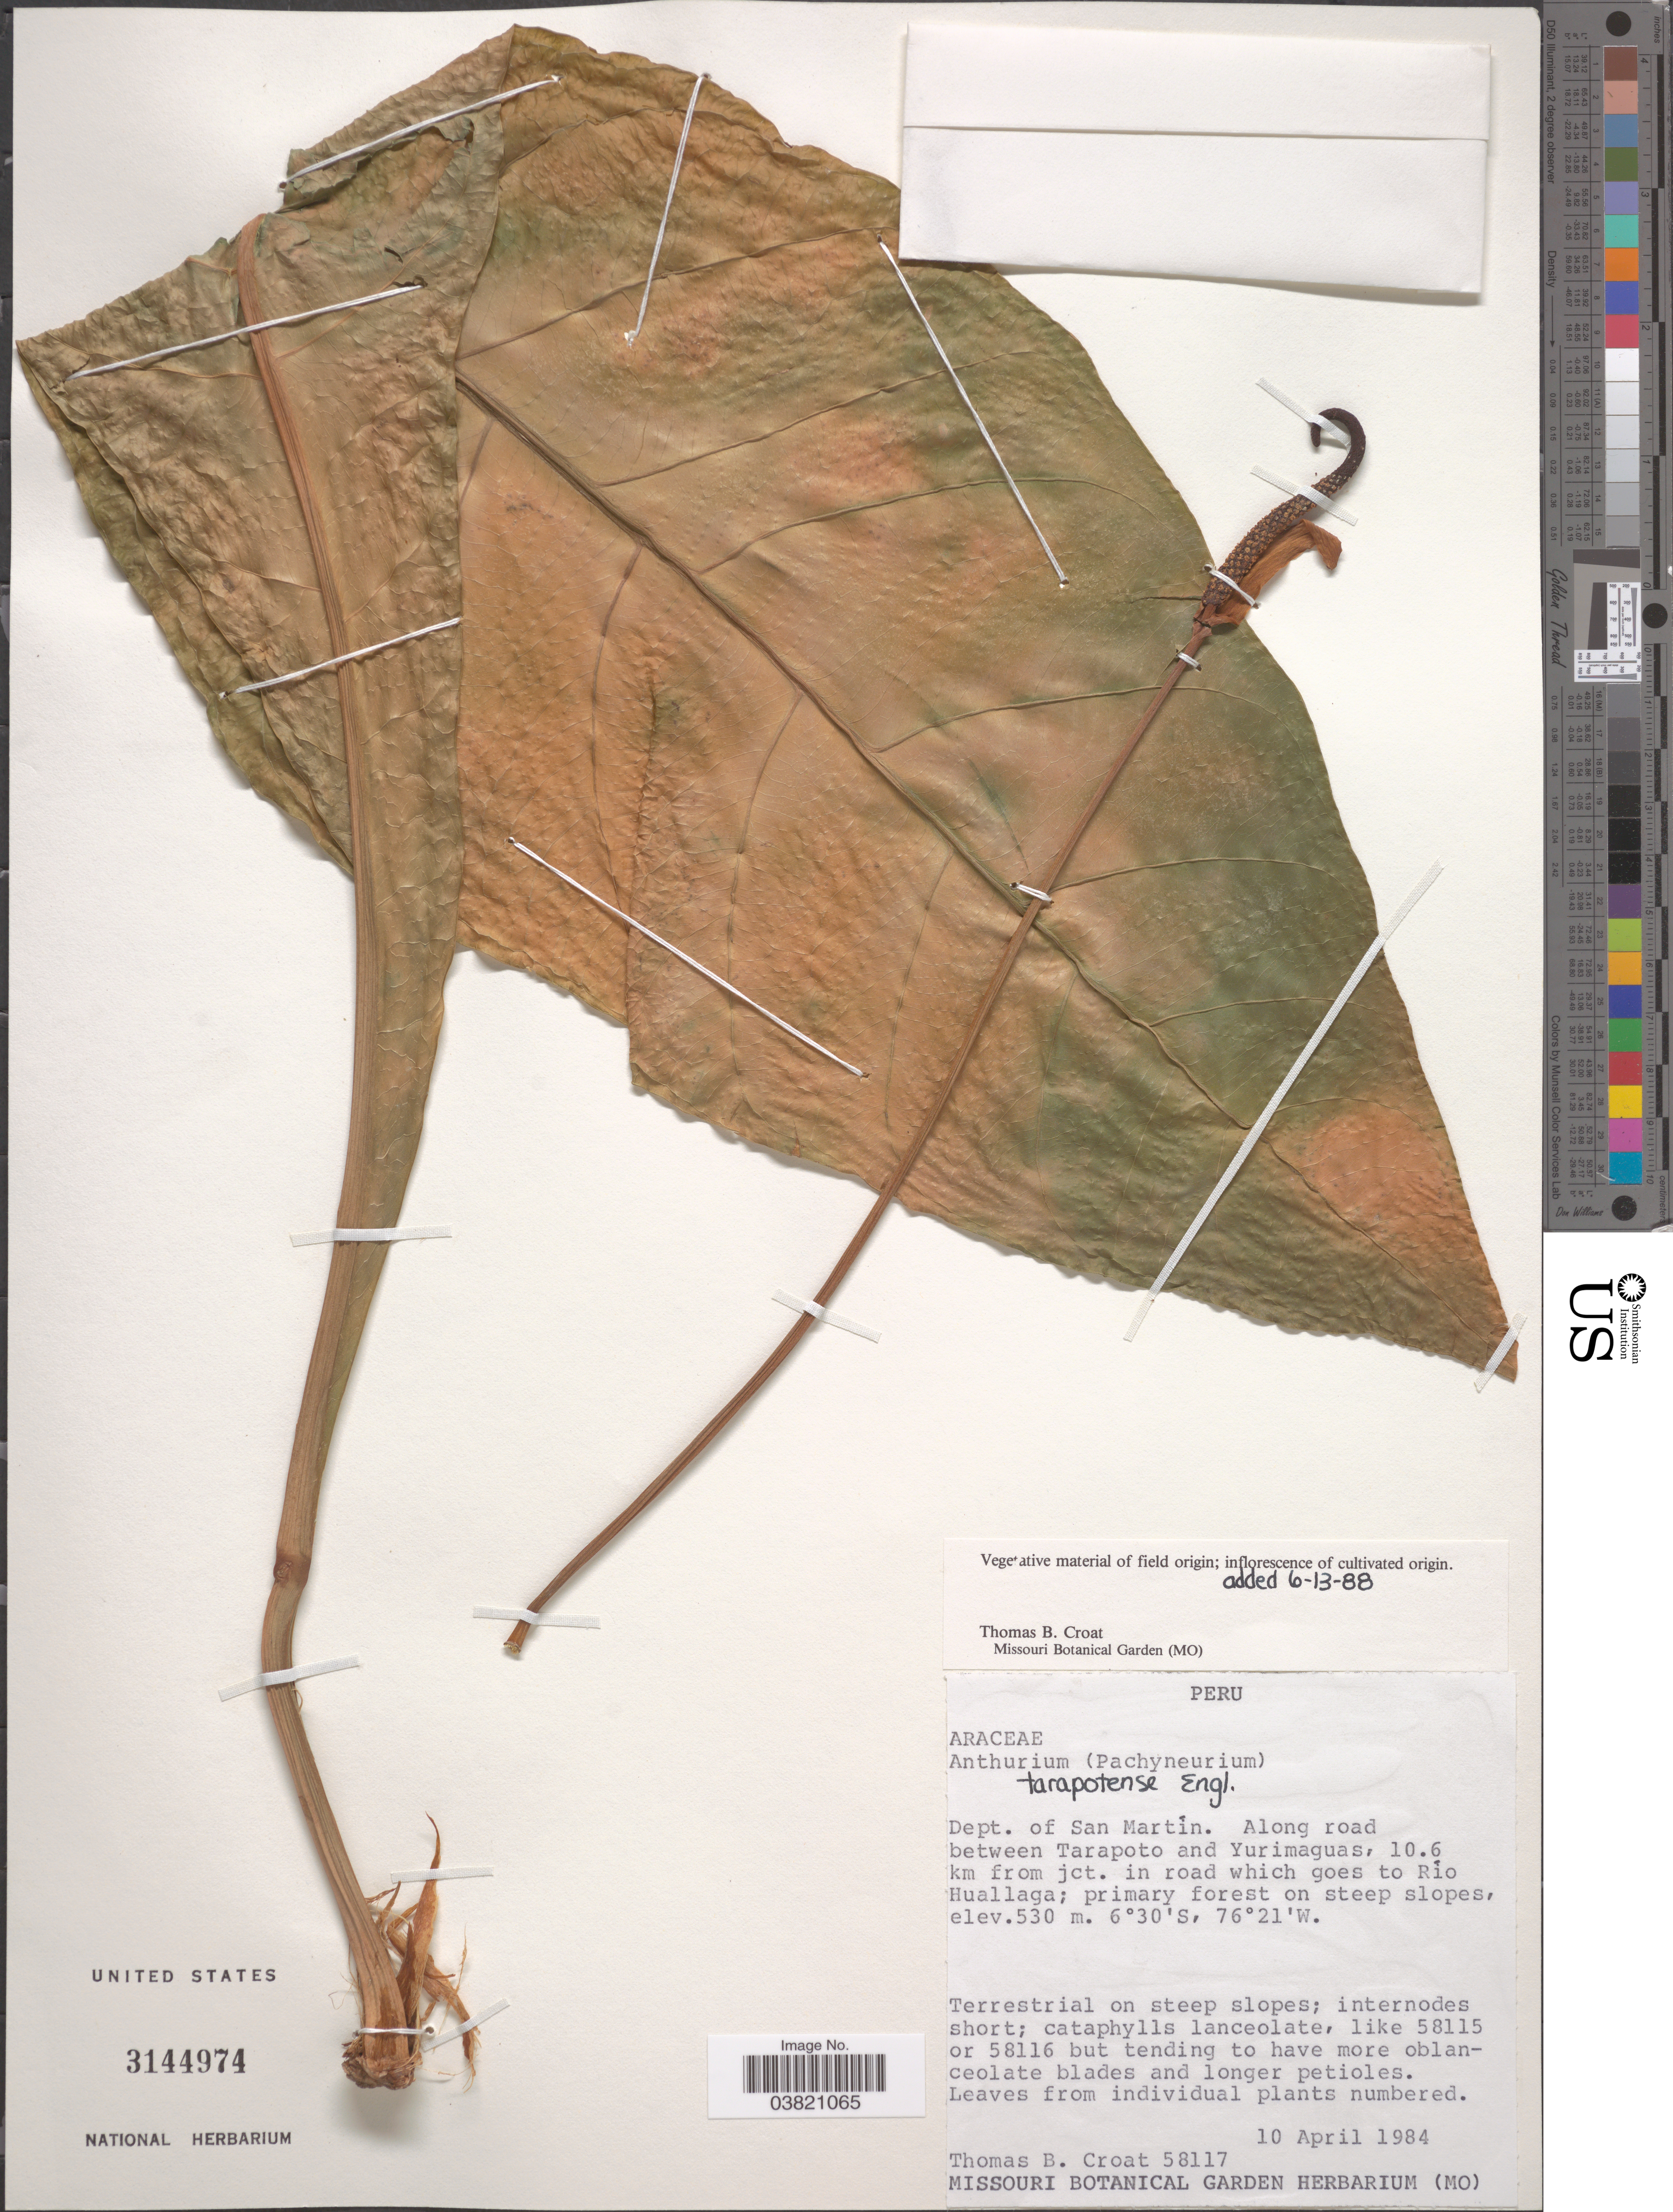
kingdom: Plantae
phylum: Tracheophyta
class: Liliopsida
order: Alismatales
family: Araceae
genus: Anthurium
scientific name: Anthurium tarapotense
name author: Engl.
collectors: T. B. Croat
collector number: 58117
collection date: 1984-04-10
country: Peru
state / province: San Martín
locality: Dept. of San Martín. Along road between Tarapoto and Yurimaguas, 10.6 km from jct. in road which goes to Río Huallaga.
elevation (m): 530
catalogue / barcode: US 3144974